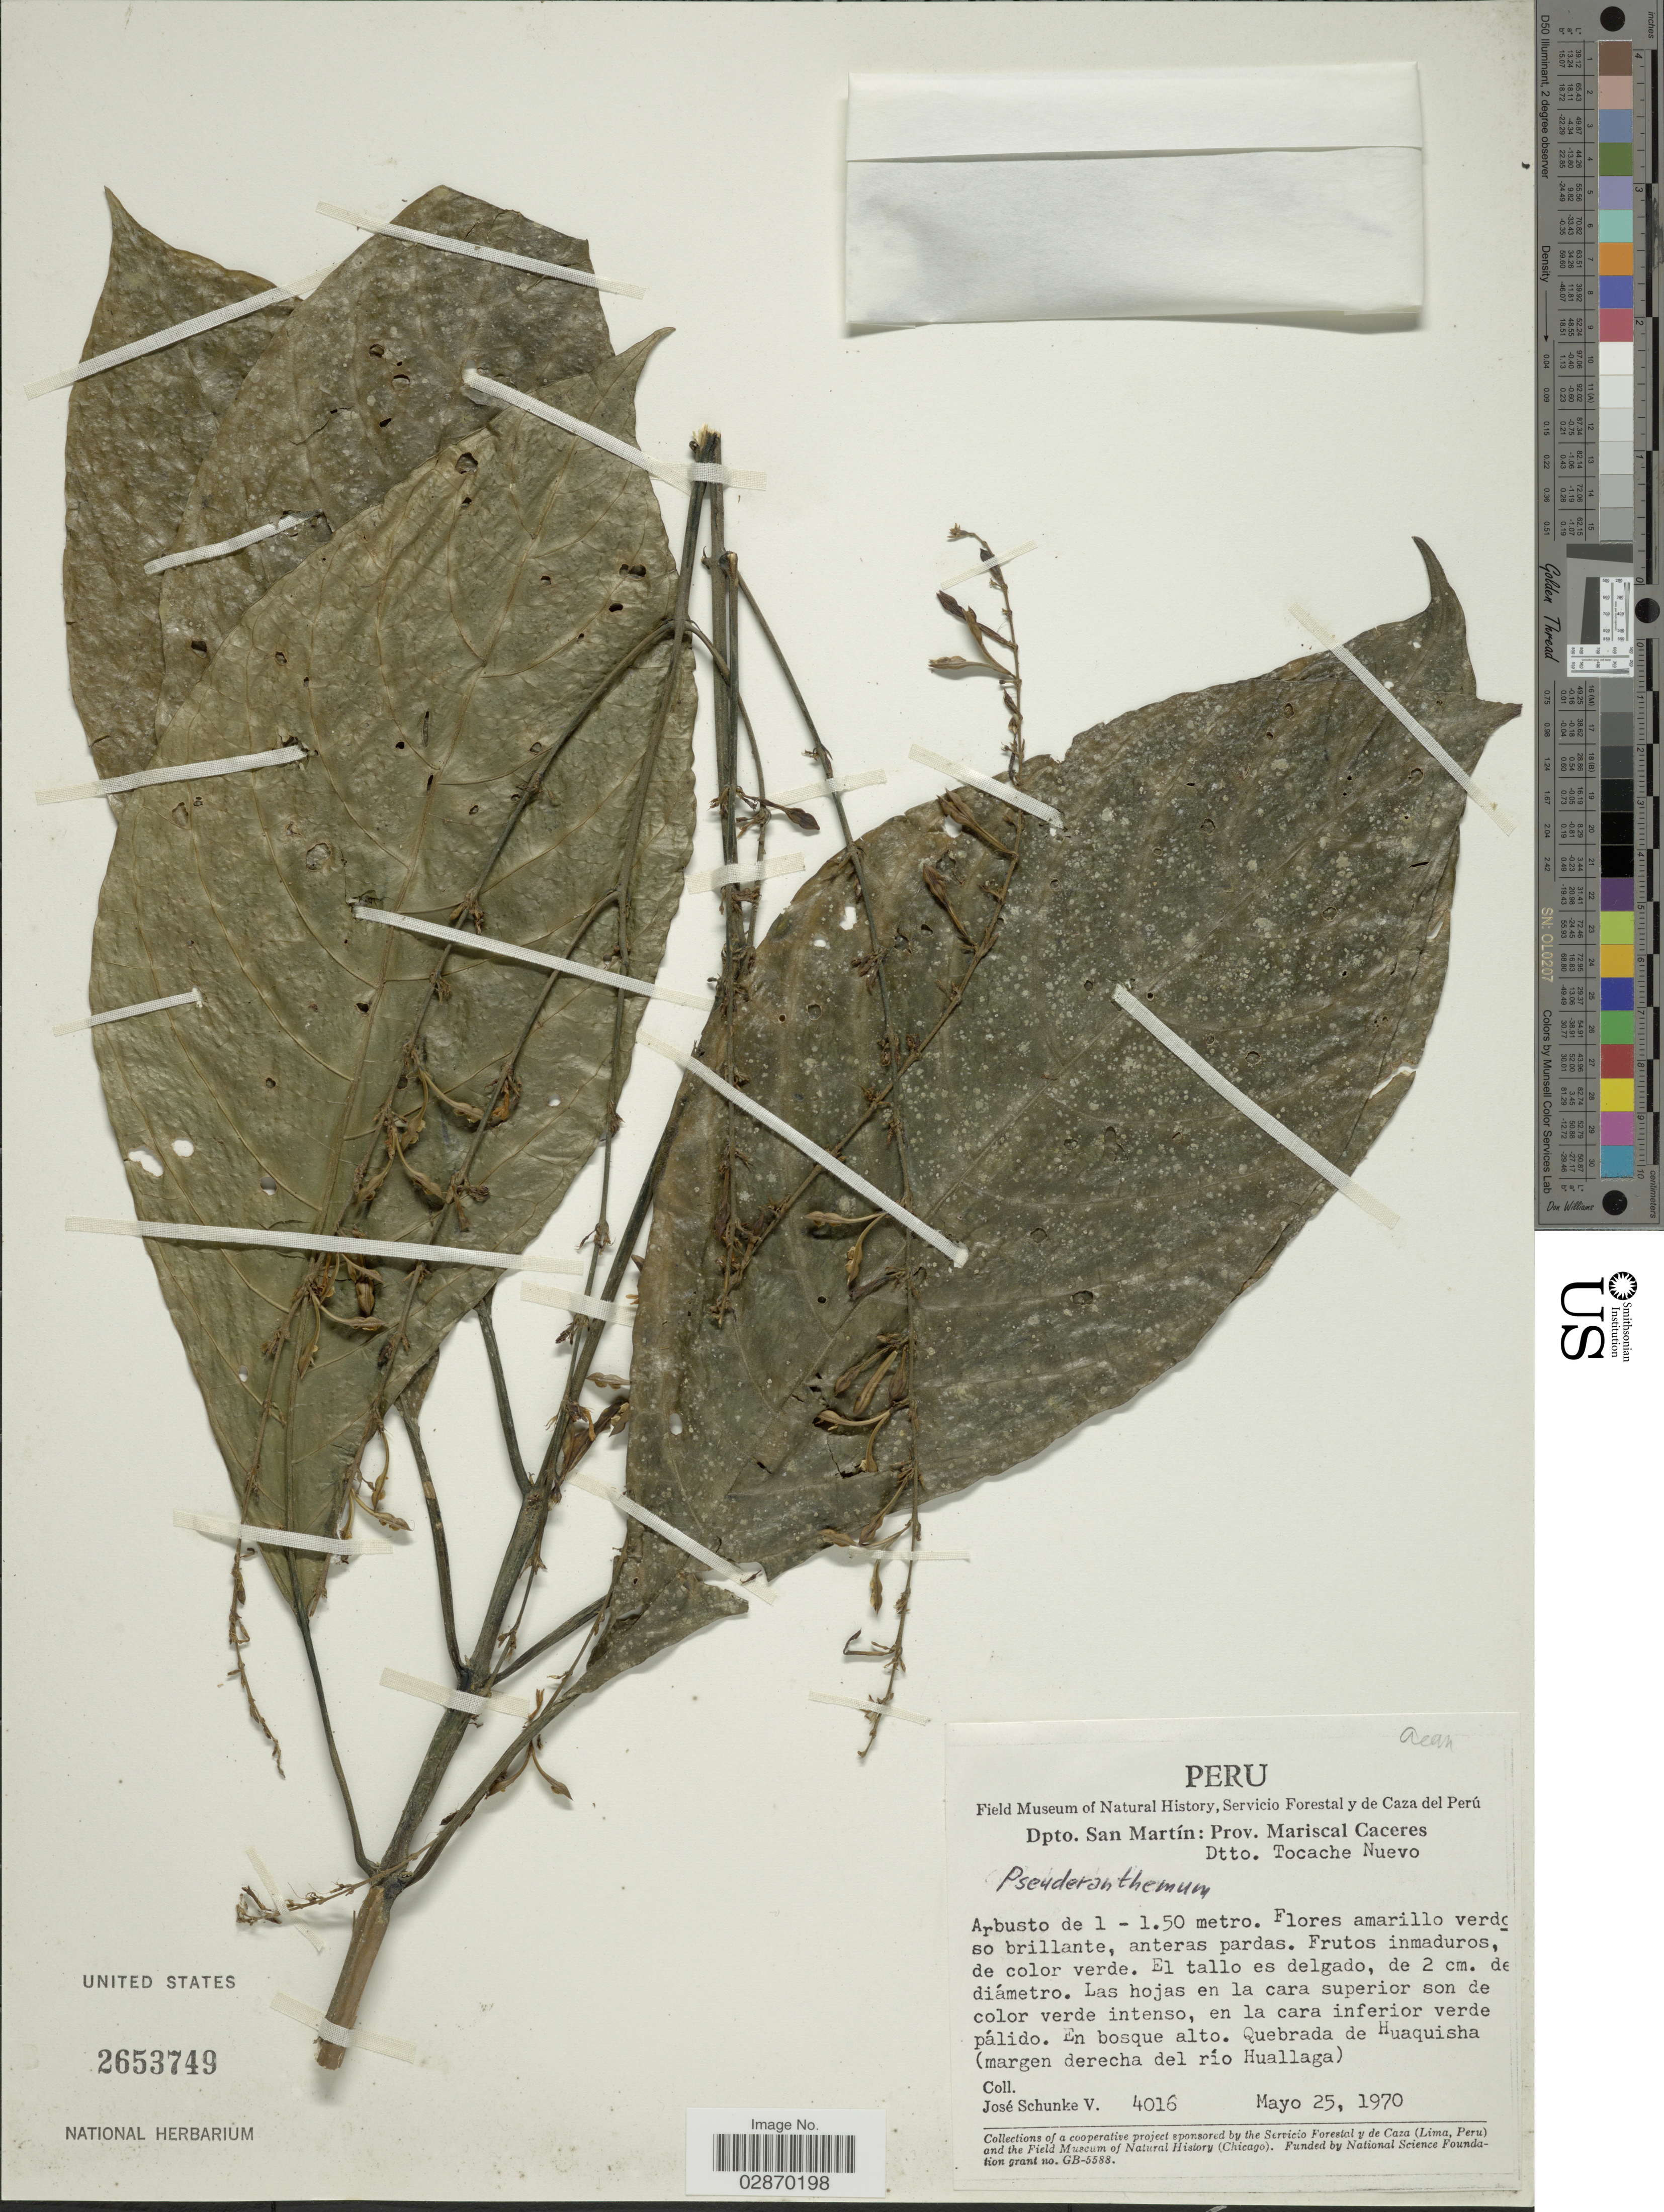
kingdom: Plantae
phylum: Tracheophyta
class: Magnoliopsida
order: Lamiales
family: Acanthaceae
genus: Pseuderanthemum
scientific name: Pseuderanthemum sp.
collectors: J. Schunke Vigo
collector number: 4016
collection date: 1970-05-25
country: Peru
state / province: San Martín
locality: Dpto. San Martín: Prov. Mariscal Caceres, Dtto. Tocache Nuevo. Quebrada de Huaquisha (margen derecha del río Huallaga).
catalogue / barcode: US 2653749